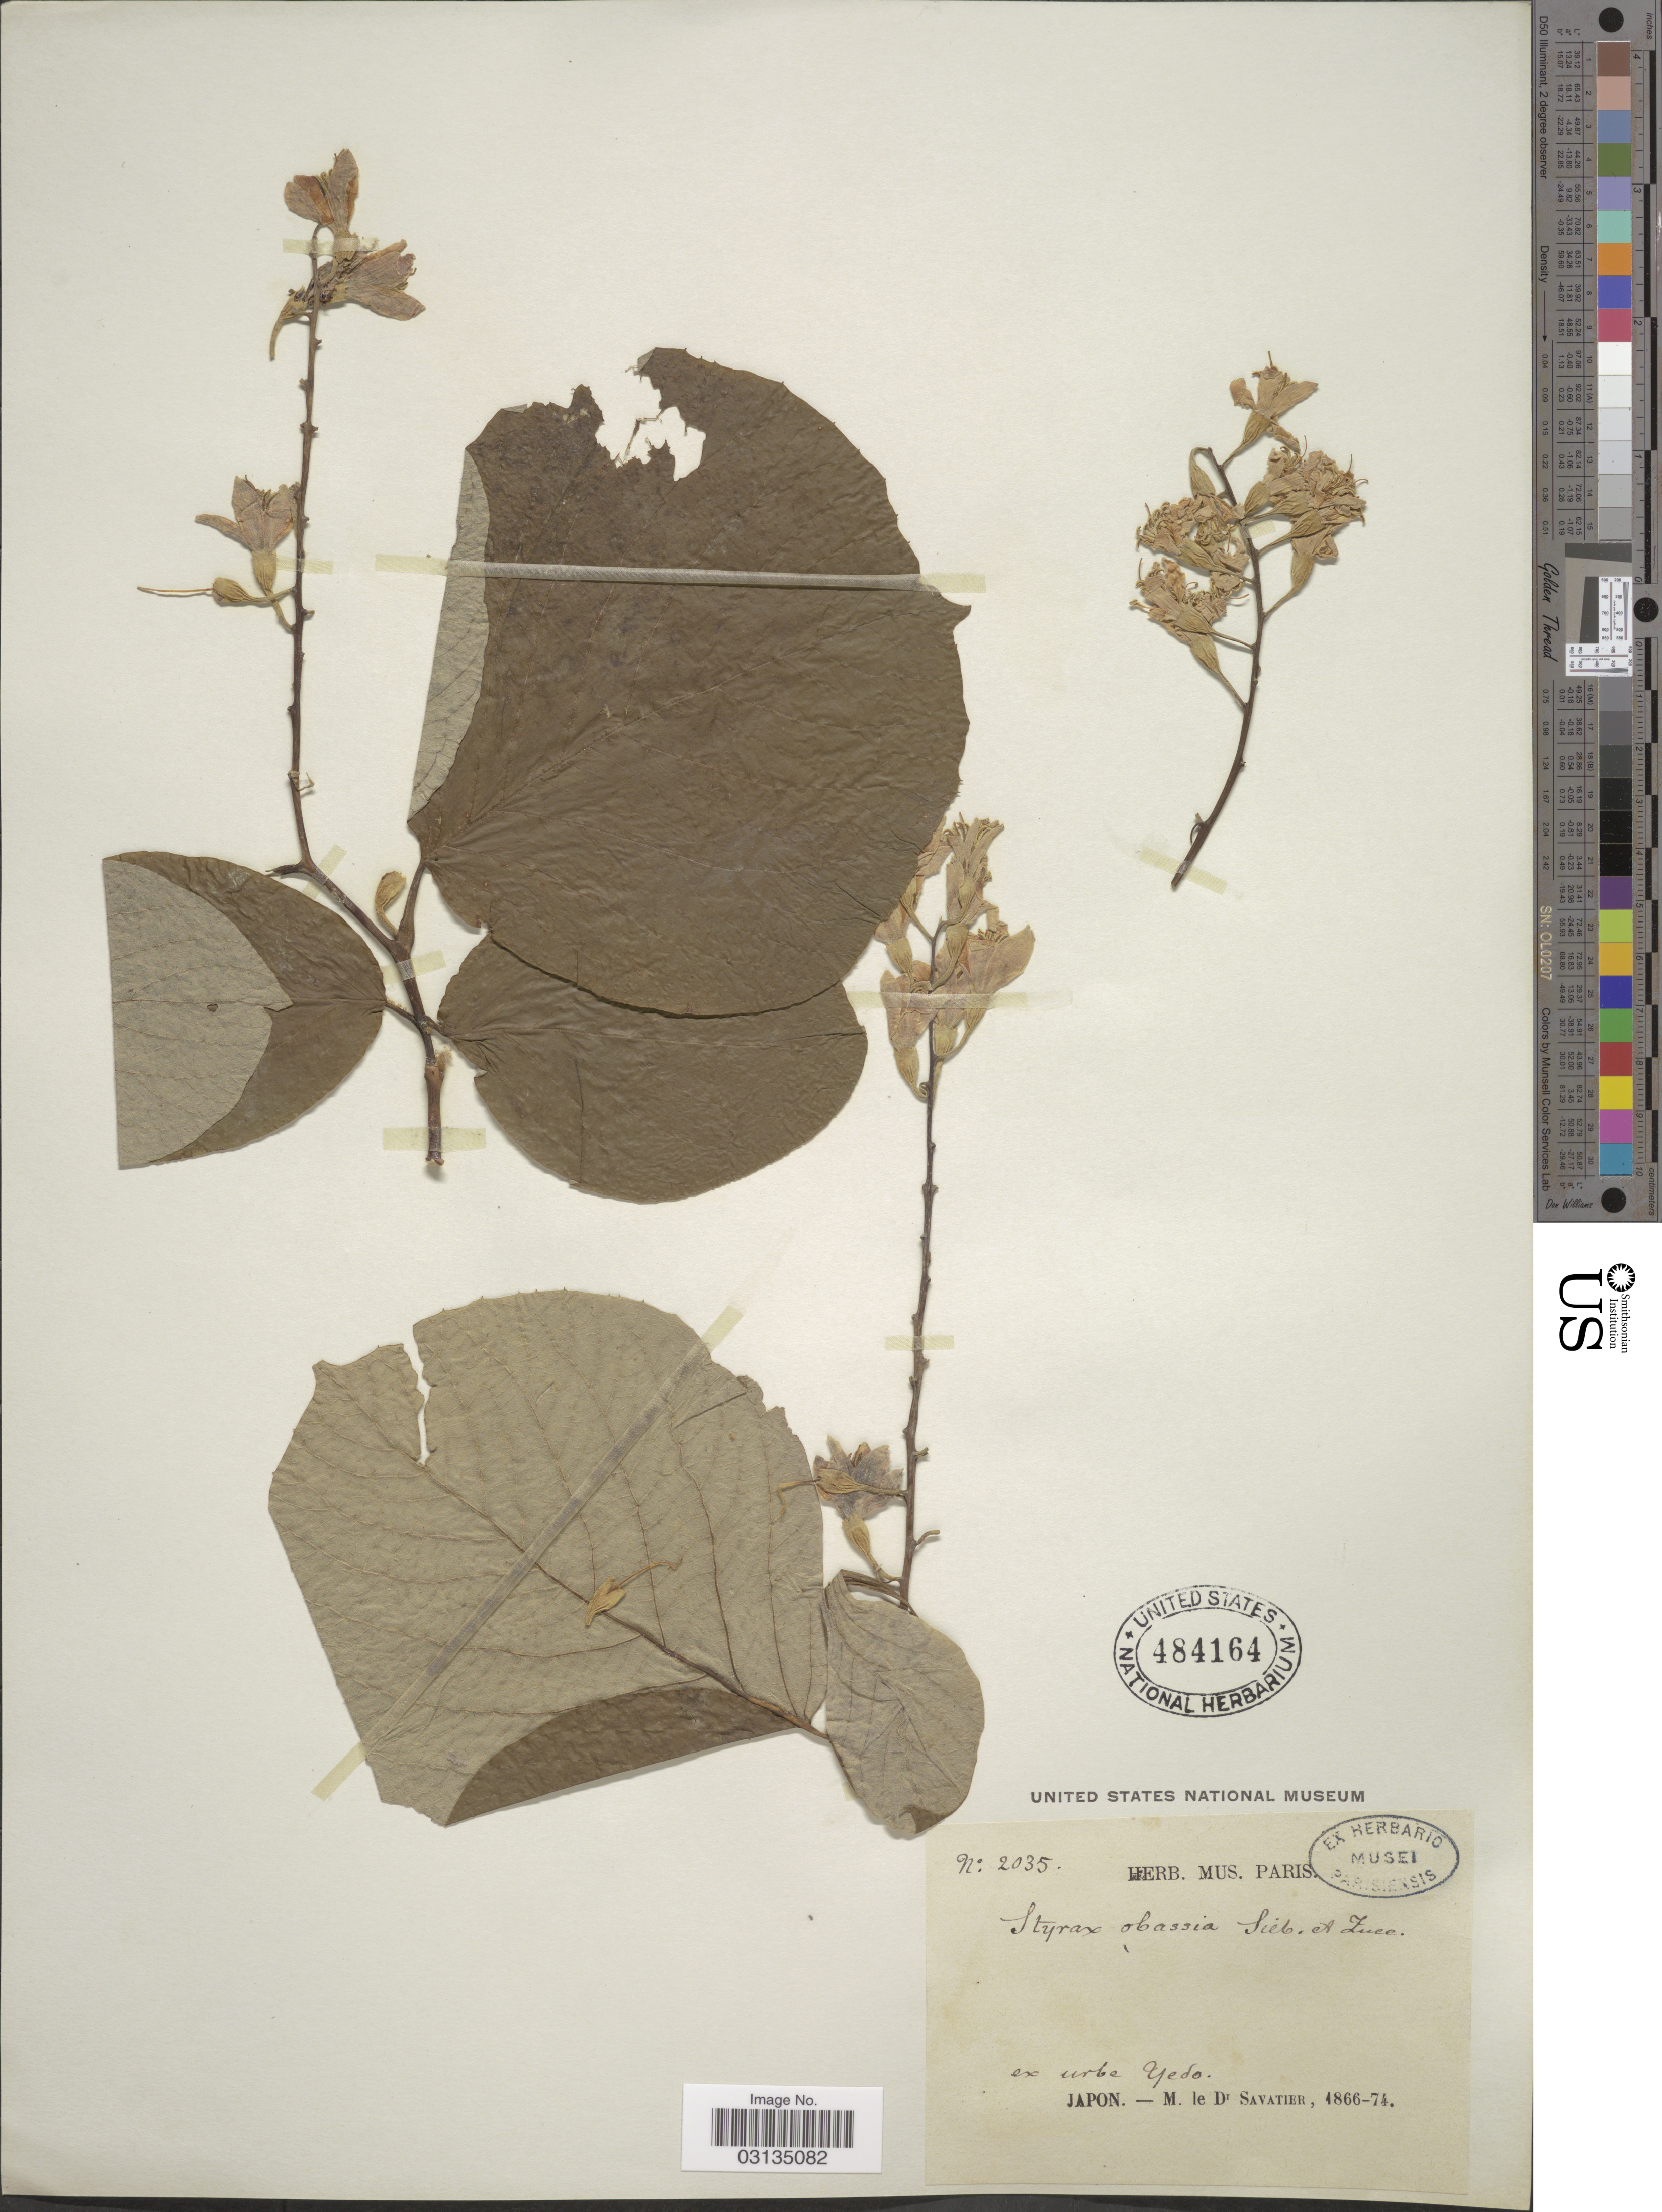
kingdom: Plantae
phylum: Tracheophyta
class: Magnoliopsida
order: Ericales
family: Styracaceae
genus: Styrax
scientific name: Styrax obassia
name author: Siebold & Zucc.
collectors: Savatier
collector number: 2035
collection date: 1866/1874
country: Japan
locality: Ex urbe Yedo.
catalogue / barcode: US 484164